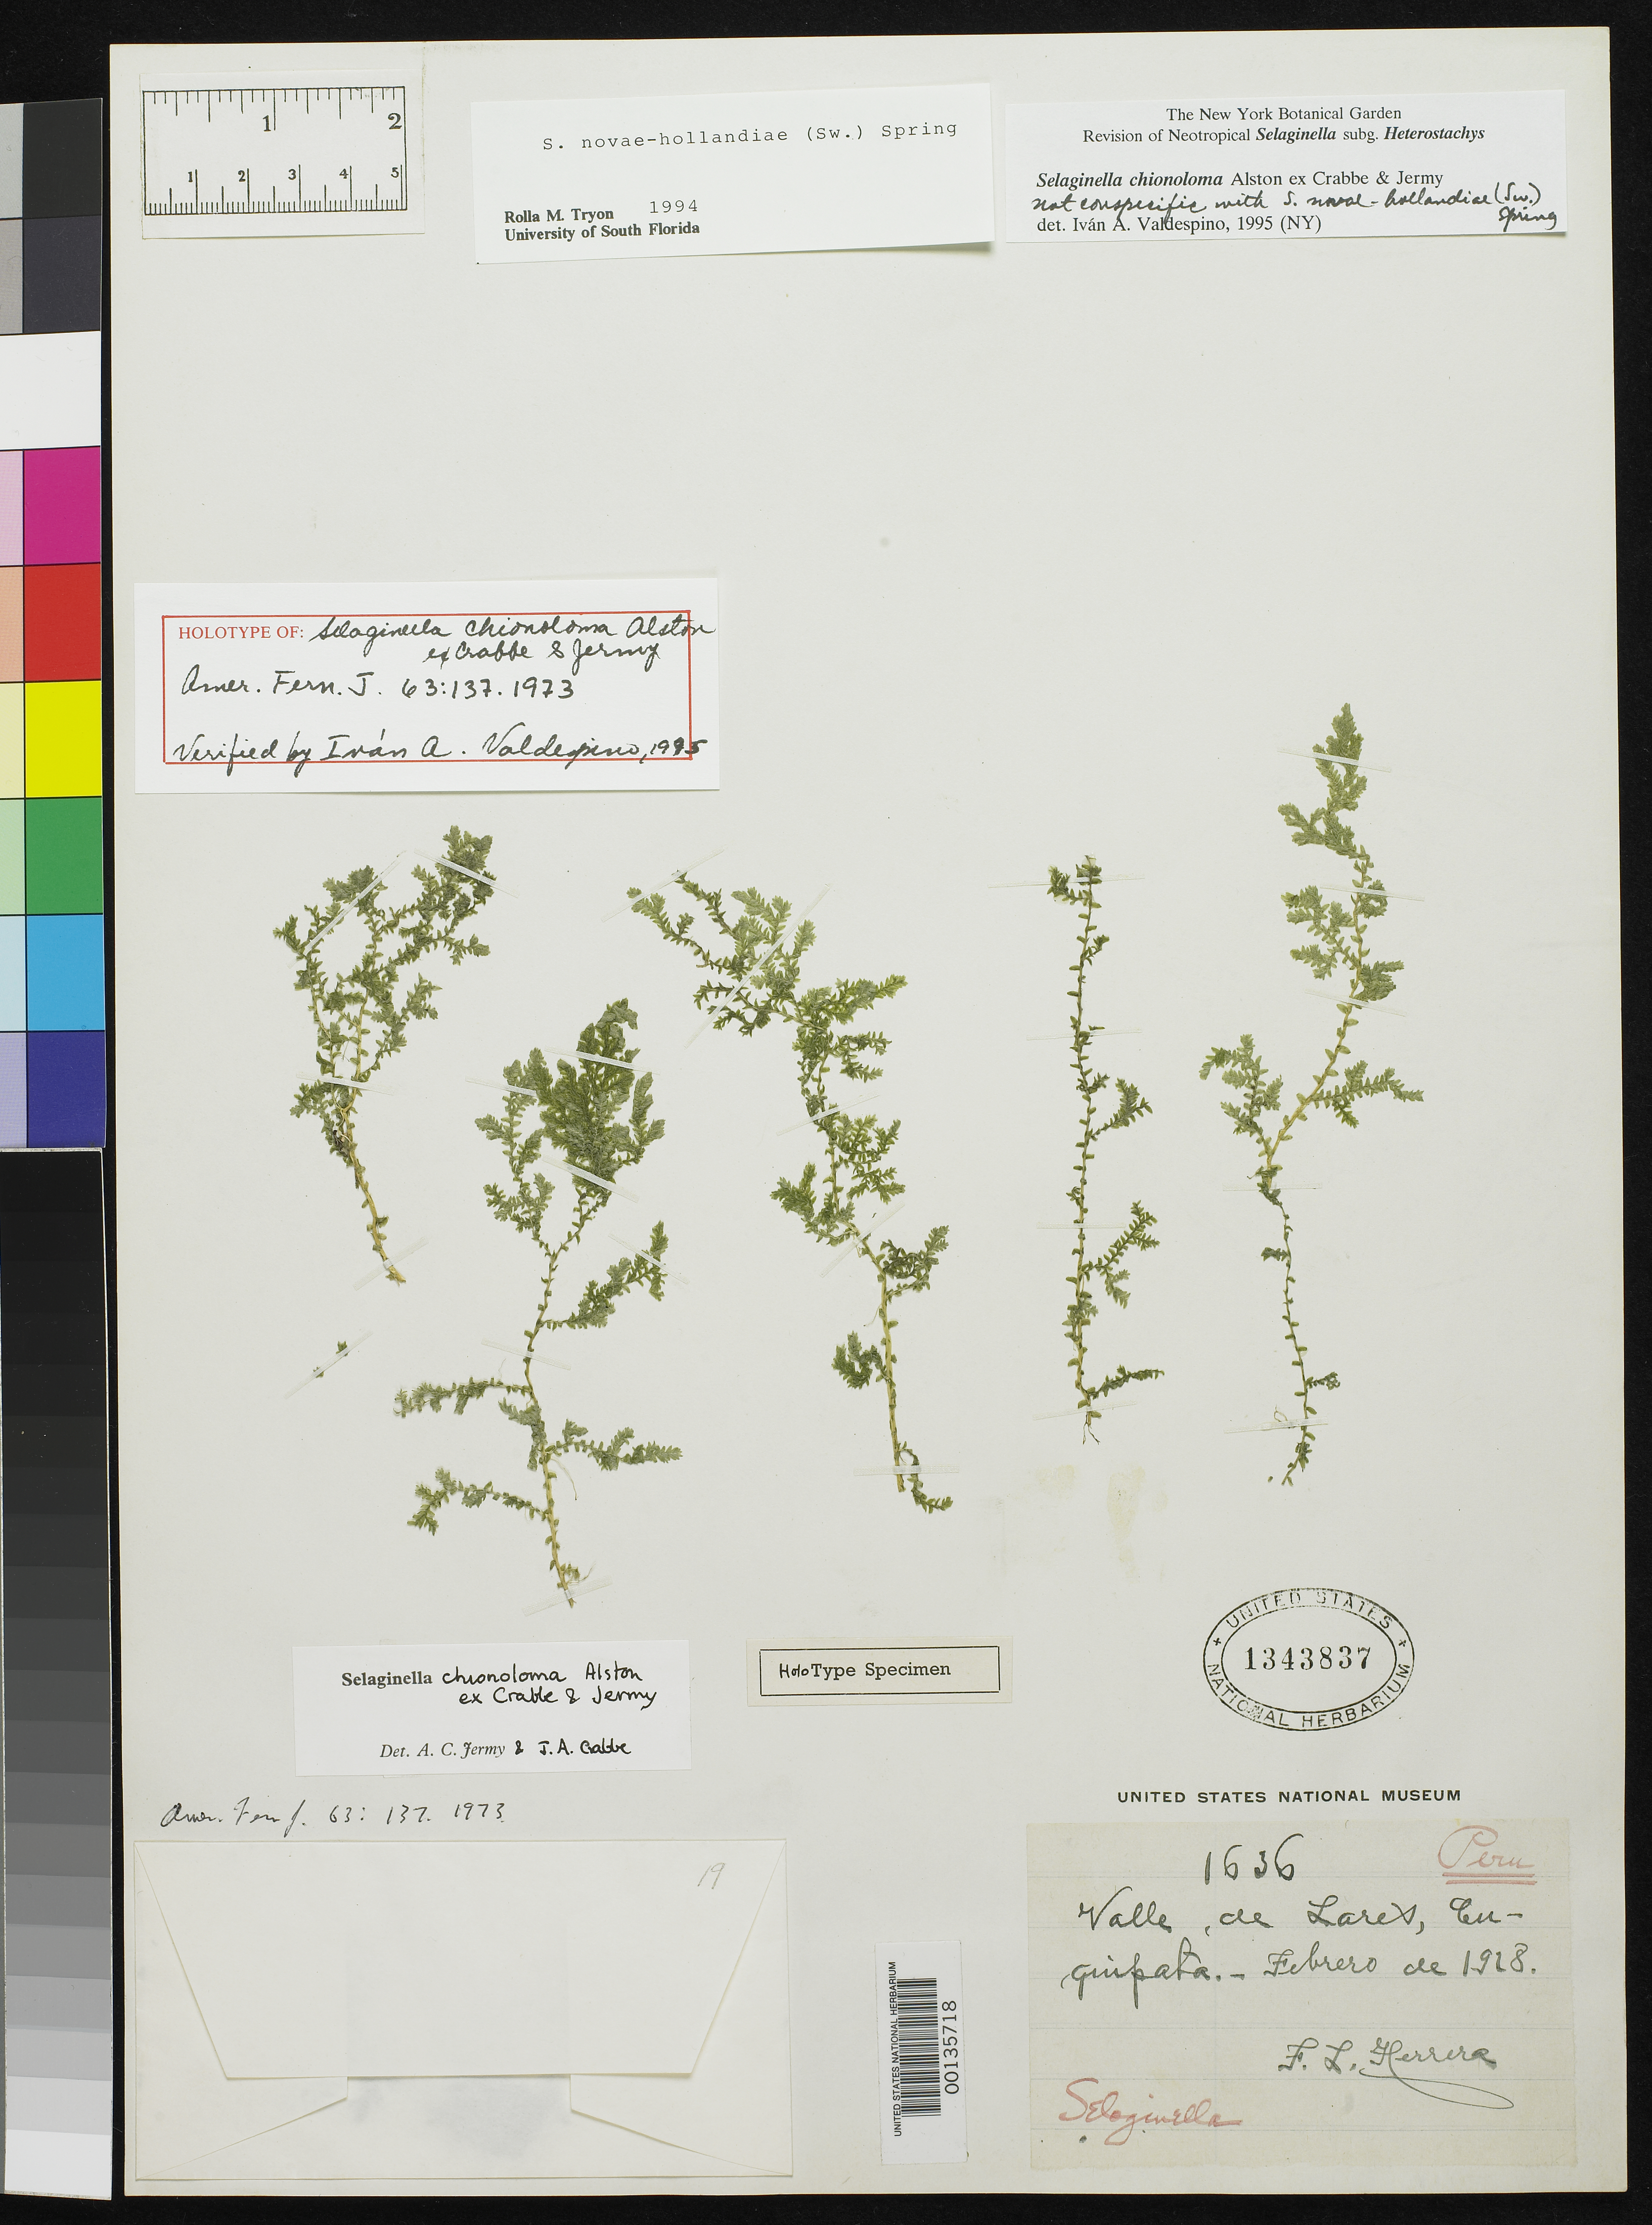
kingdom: Plantae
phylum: Tracheophyta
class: Lycopodiopsida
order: Selaginellales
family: Selaginellaceae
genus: Selaginella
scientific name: Selaginella chionoloma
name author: Alston ex Crabbe & Jermy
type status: Holotype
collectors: F. L. Herrera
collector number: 1636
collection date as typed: Feb 1928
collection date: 1928-02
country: Peru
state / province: Cusco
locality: Valle de Lares, Cuquipata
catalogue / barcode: US 1343837